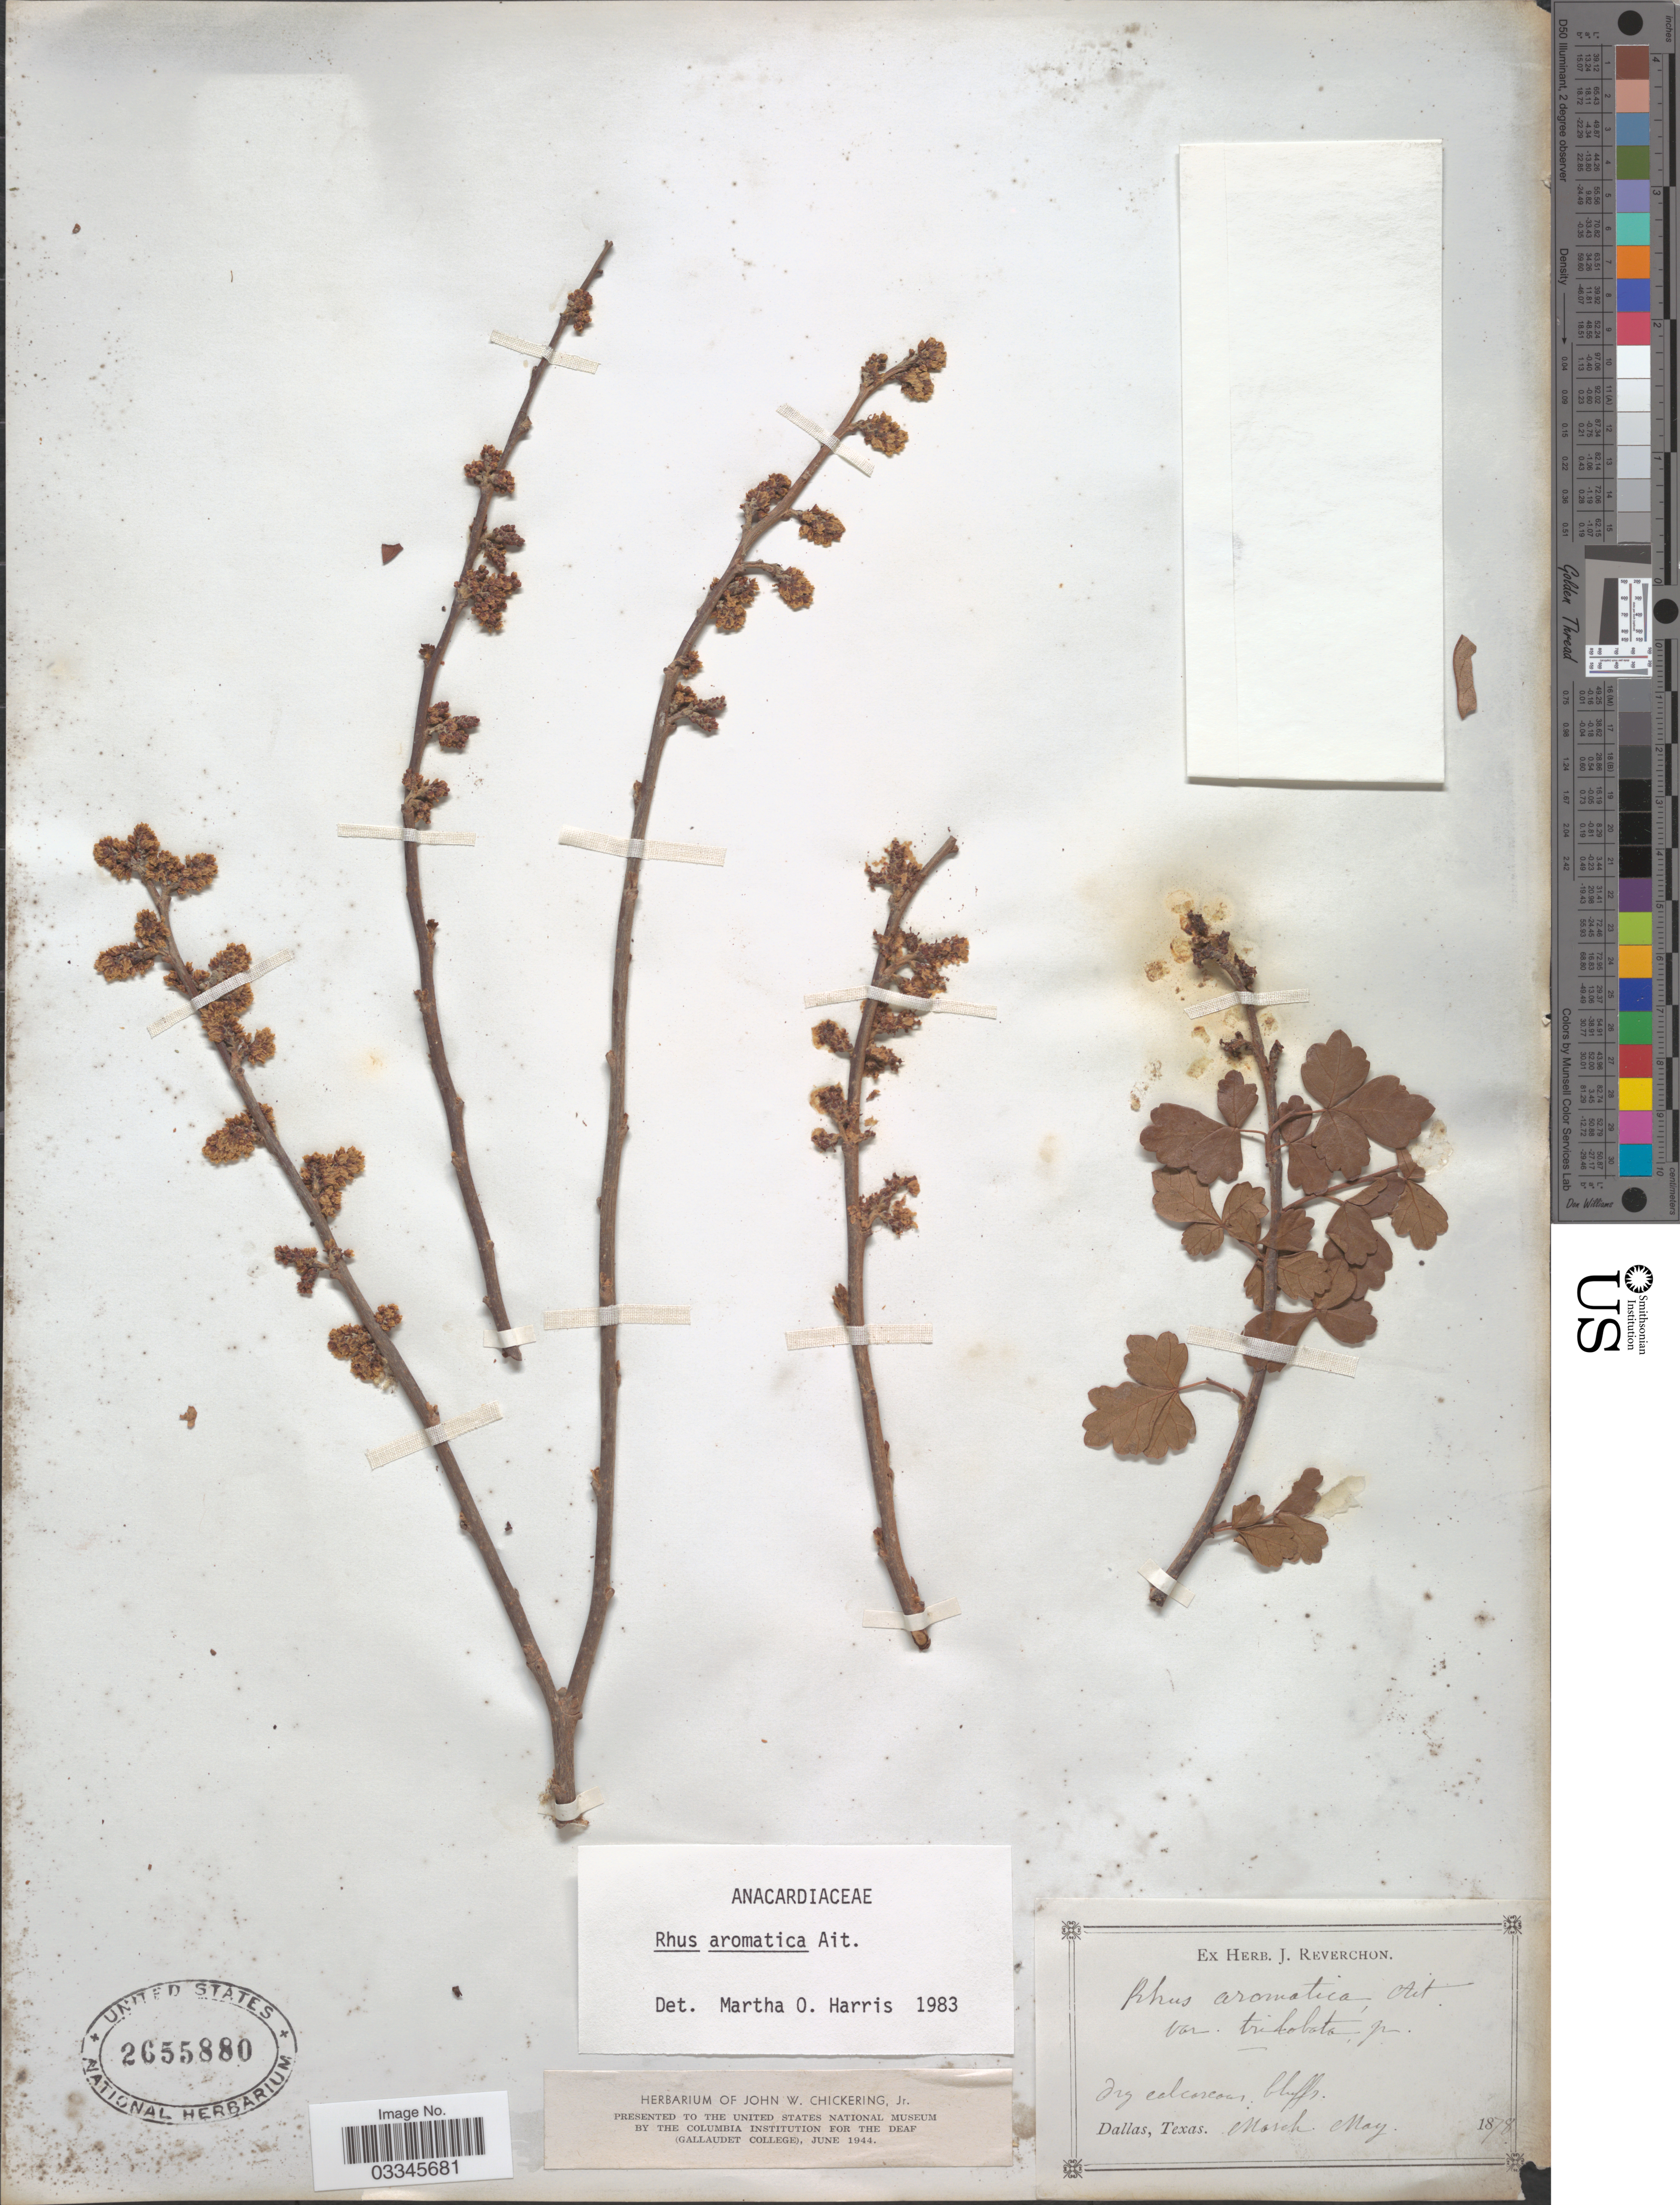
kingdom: Plantae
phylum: Tracheophyta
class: Magnoliopsida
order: Sapindales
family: Anacardiaceae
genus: Rhus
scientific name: Rhus aromatica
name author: Aiton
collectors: ex herb. J. Reverchon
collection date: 1878-03/1878-05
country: United States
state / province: Texas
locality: Dallas.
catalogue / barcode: US 2655880